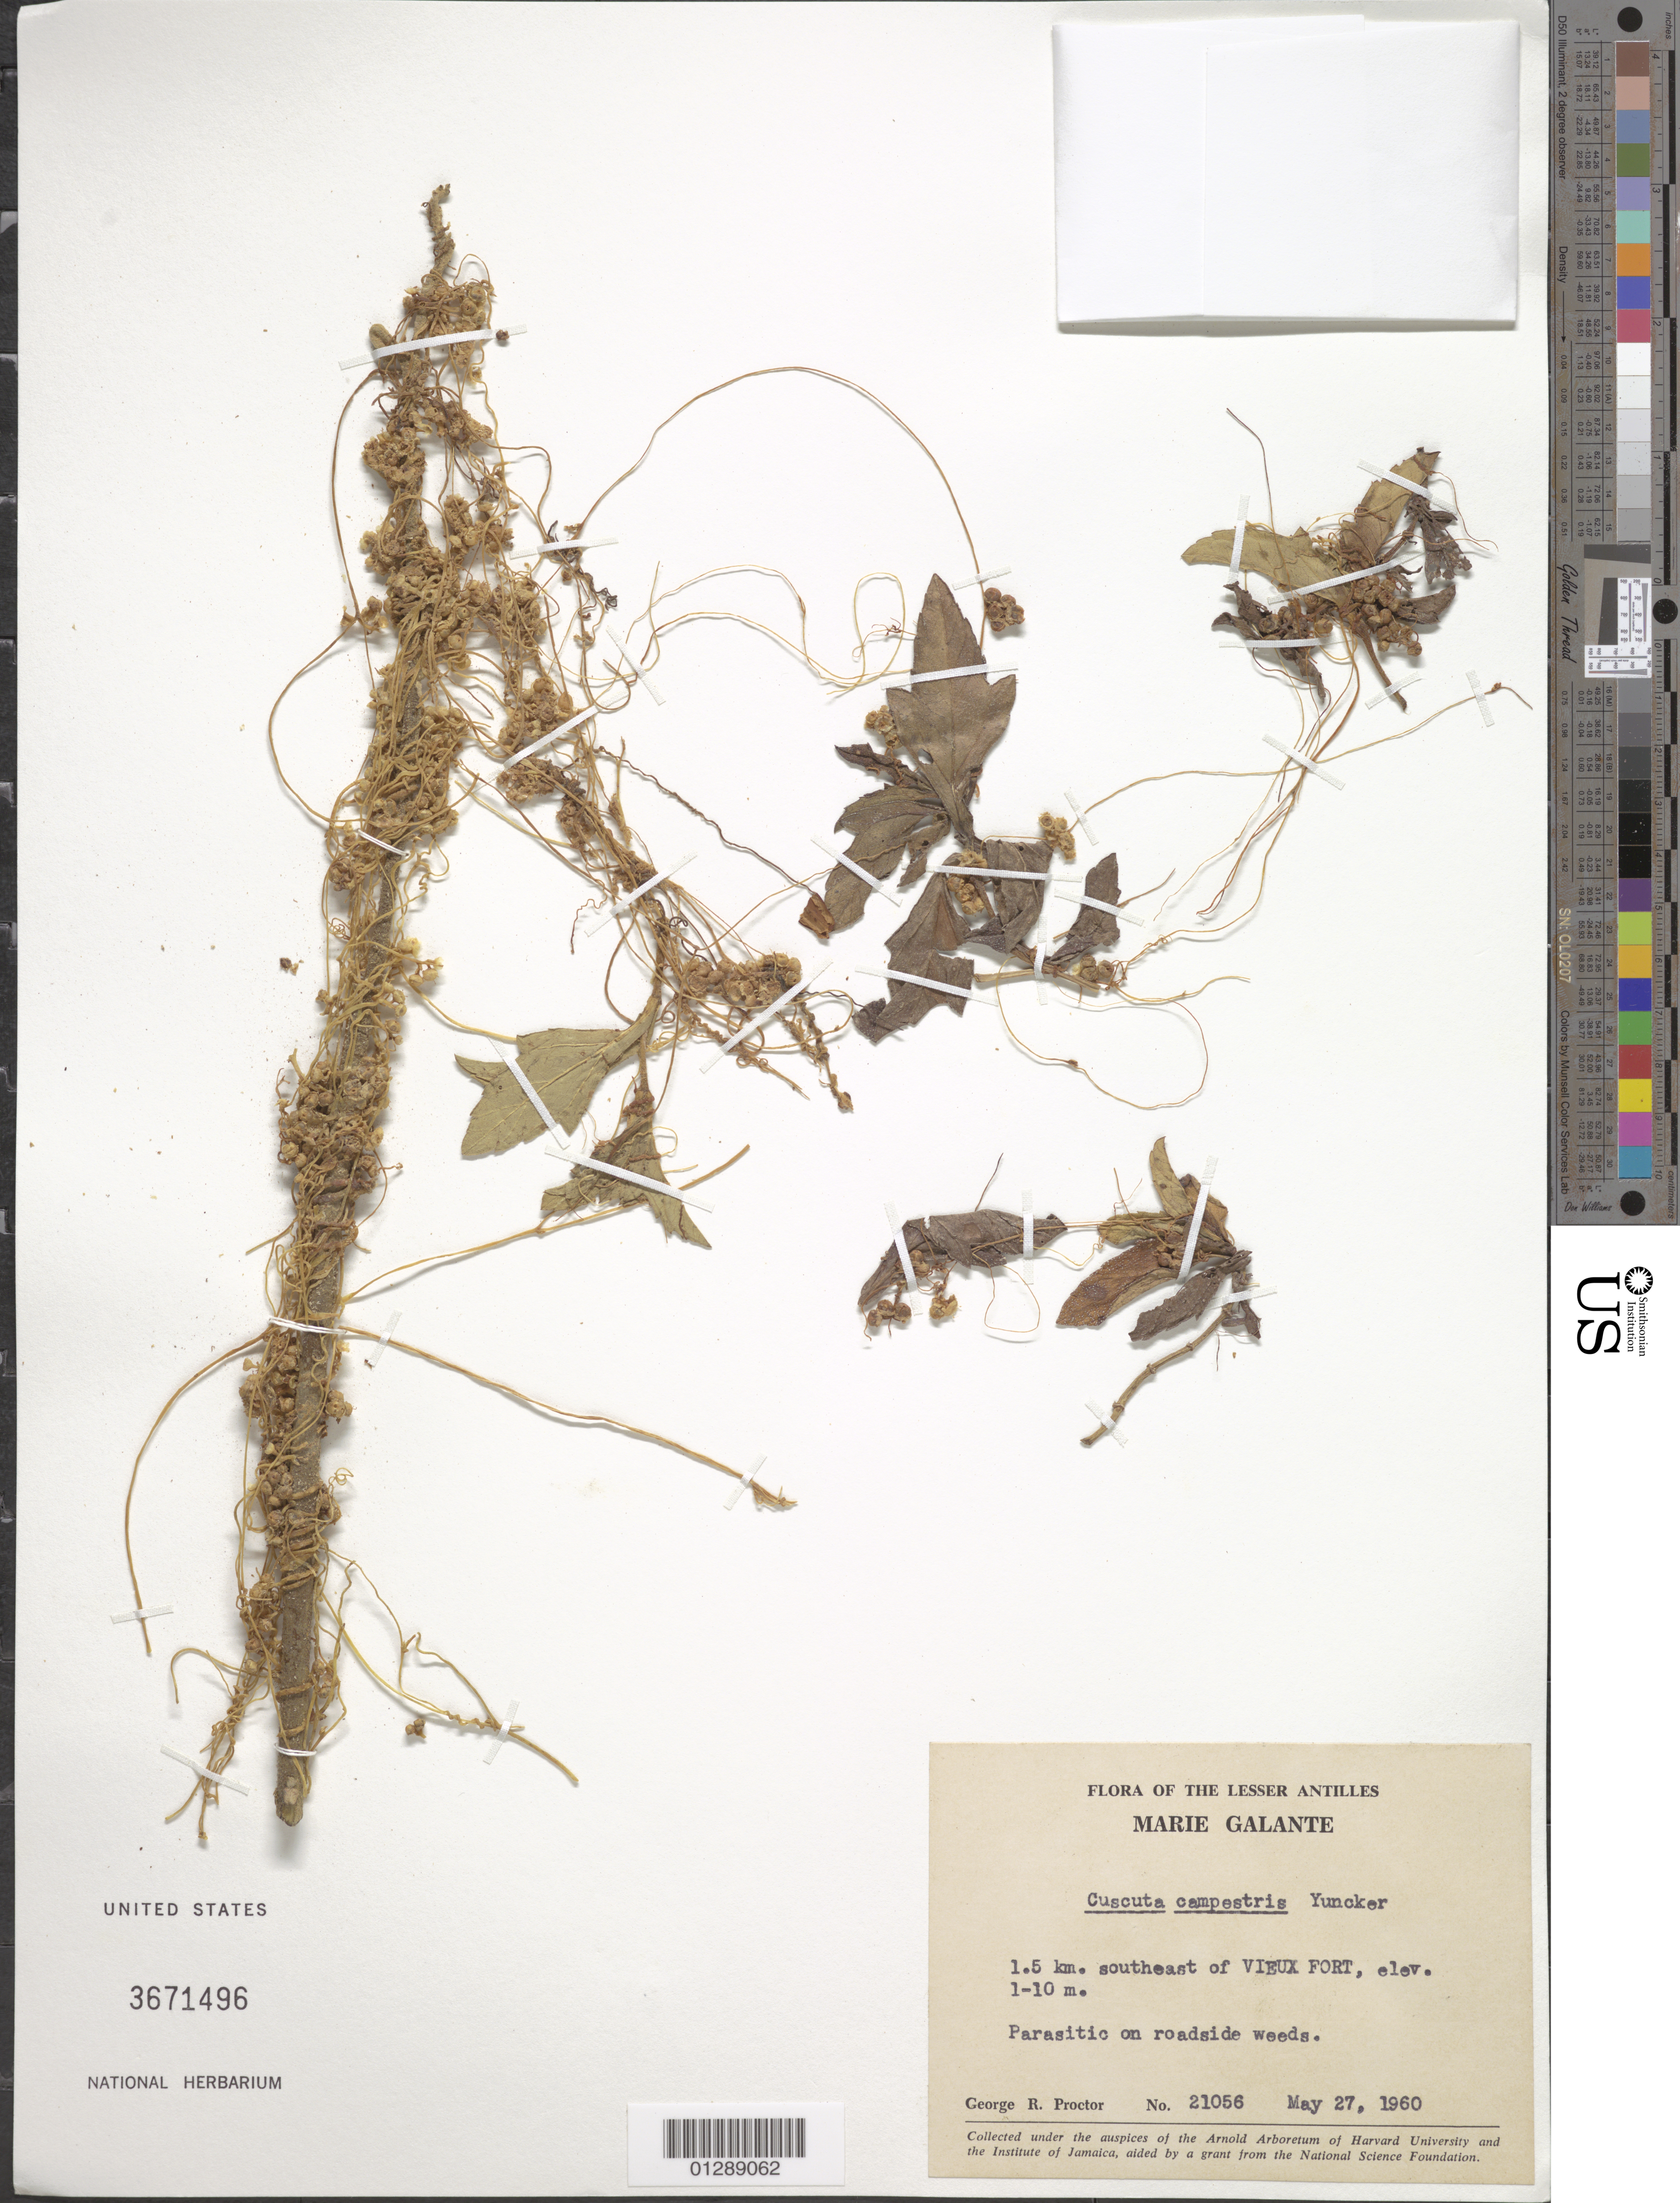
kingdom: Plantae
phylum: Tracheophyta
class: Magnoliopsida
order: Solanales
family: Convolvulaceae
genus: Cuscuta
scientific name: Cuscuta campestris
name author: Yunck.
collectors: G. R. Proctor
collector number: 21056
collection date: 1960-05-27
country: Guadeloupe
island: Marie Galante I.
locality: Vieux Fort, 1.5 km SE.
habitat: Roadside.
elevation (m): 0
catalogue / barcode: US 3671496